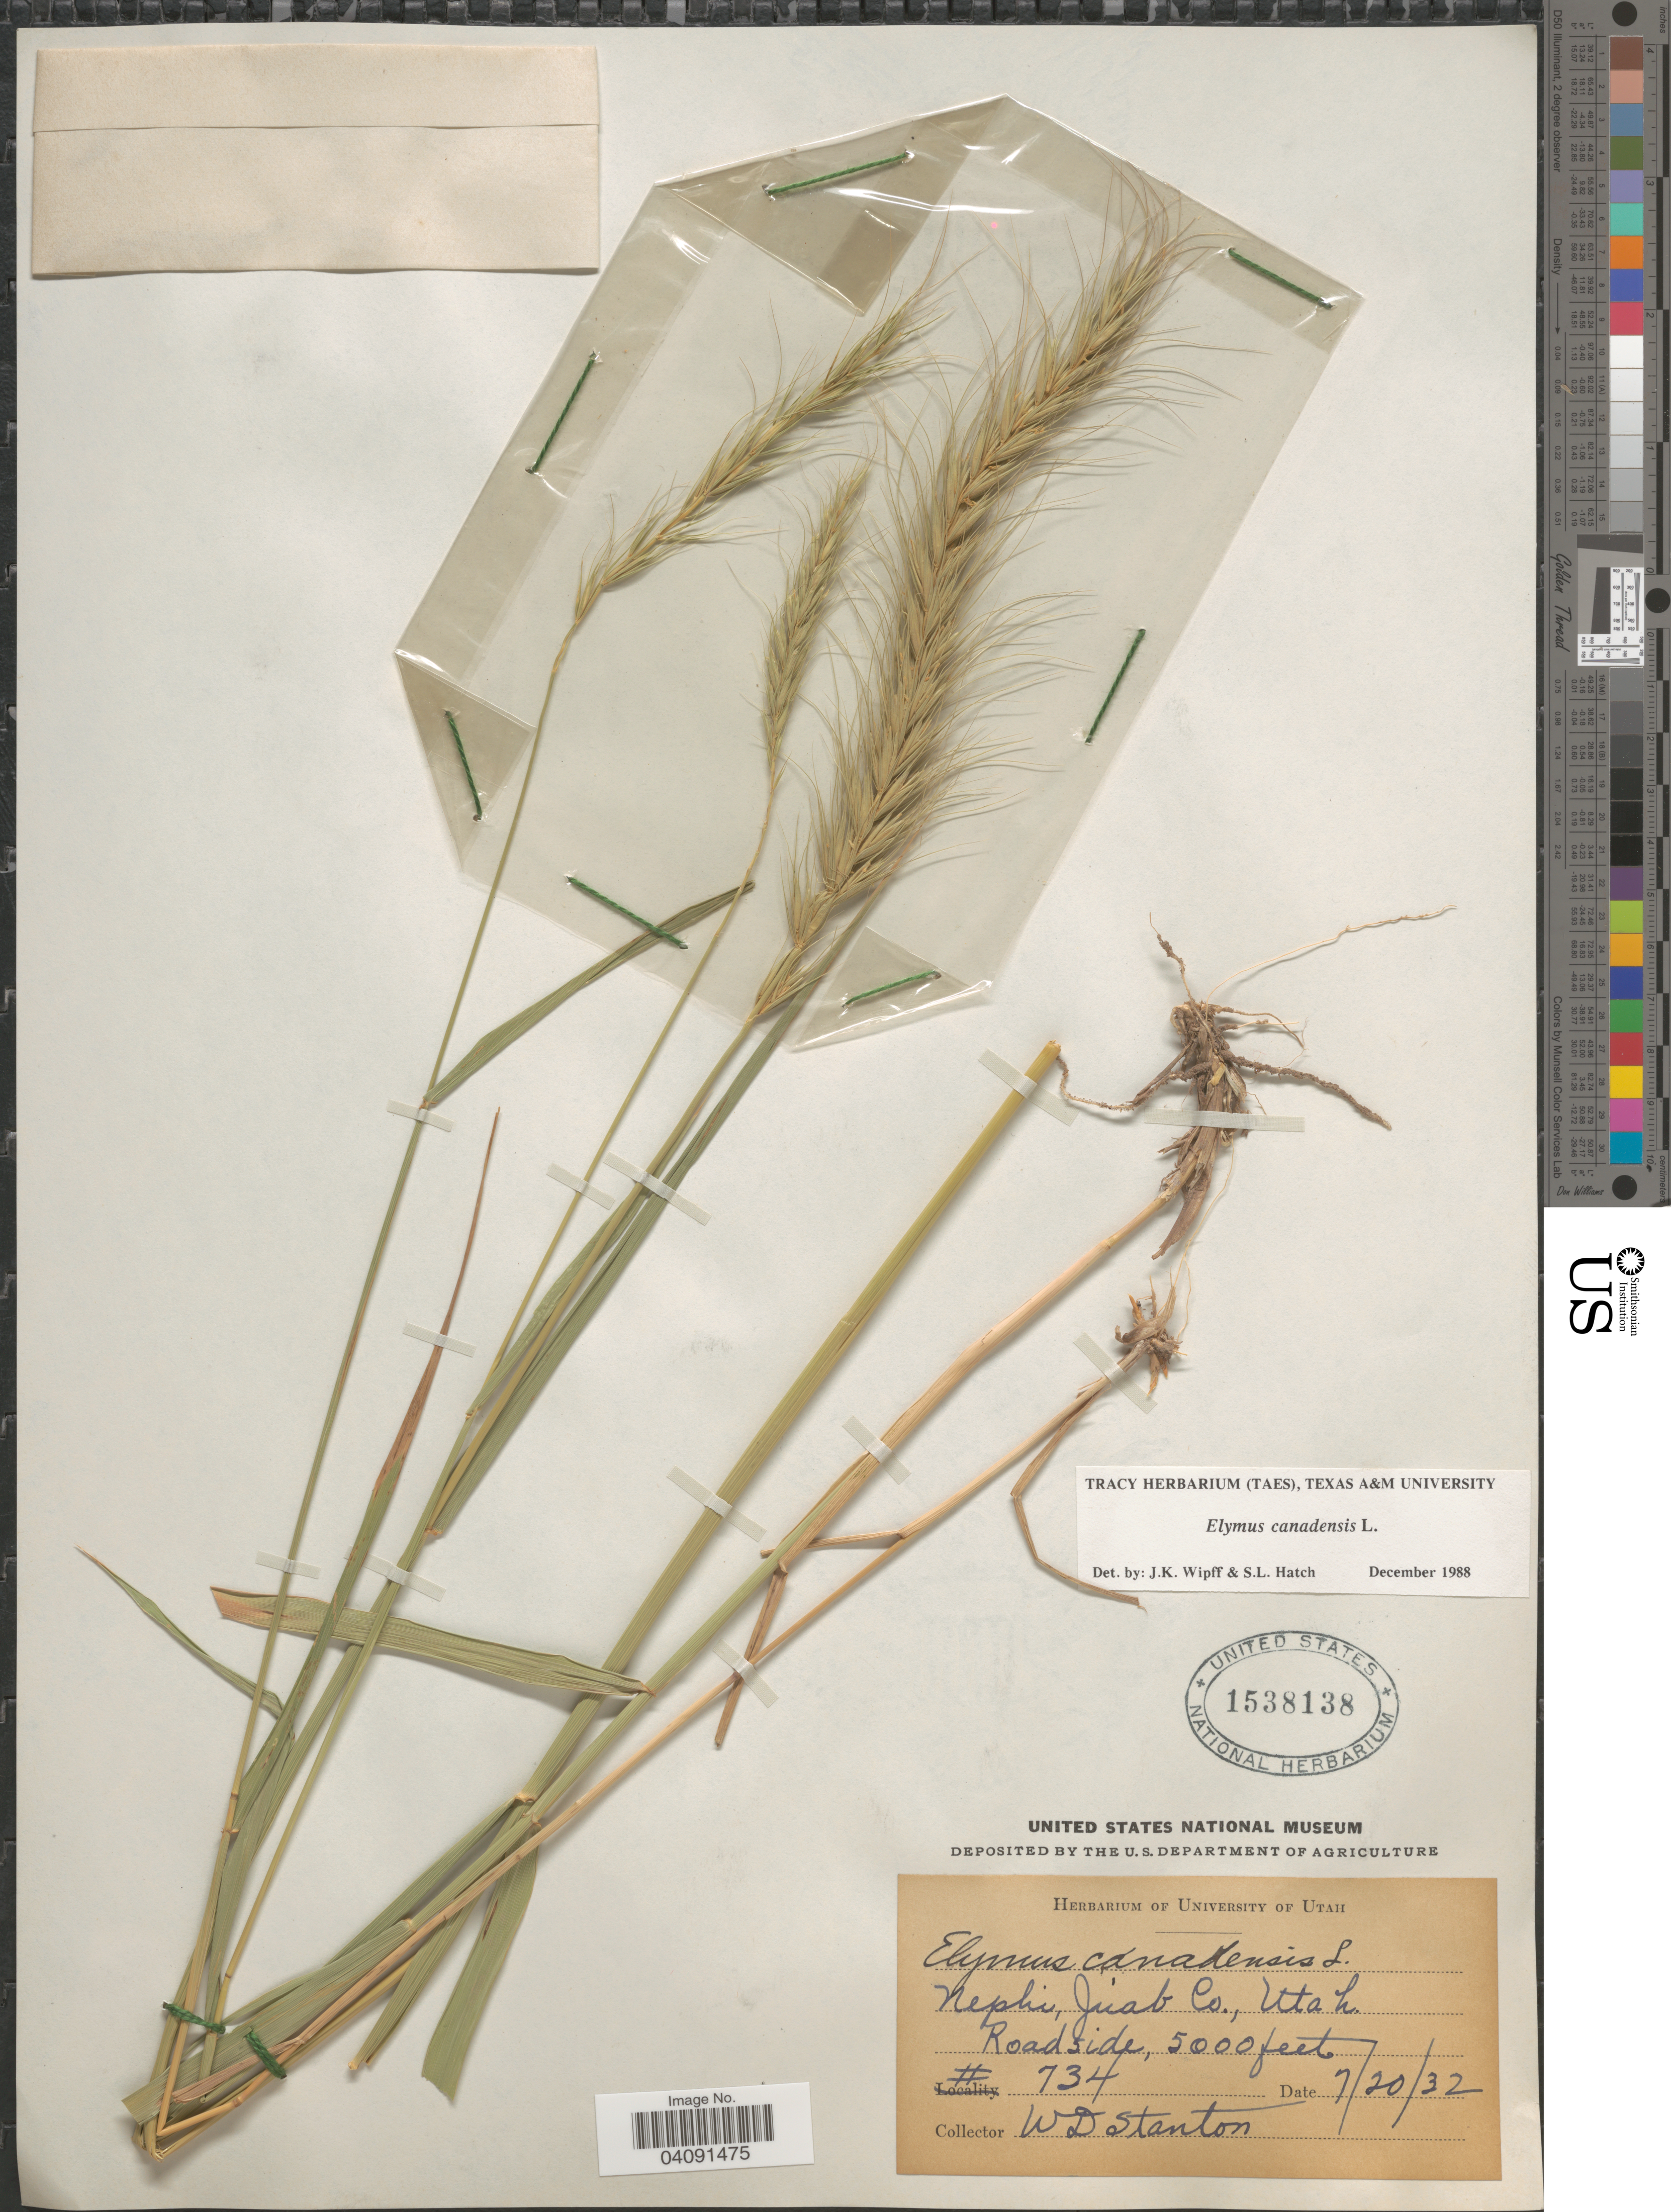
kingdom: Plantae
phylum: Tracheophyta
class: Liliopsida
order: Poales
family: Poaceae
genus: Elymus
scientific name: Elymus canadensis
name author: L.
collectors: W. Stanton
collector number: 734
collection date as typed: Transcribed d/m/y: 20/7/32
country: United States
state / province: Utah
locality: Nephi, Juab Co. Roadside.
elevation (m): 1524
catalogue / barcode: US 1538138